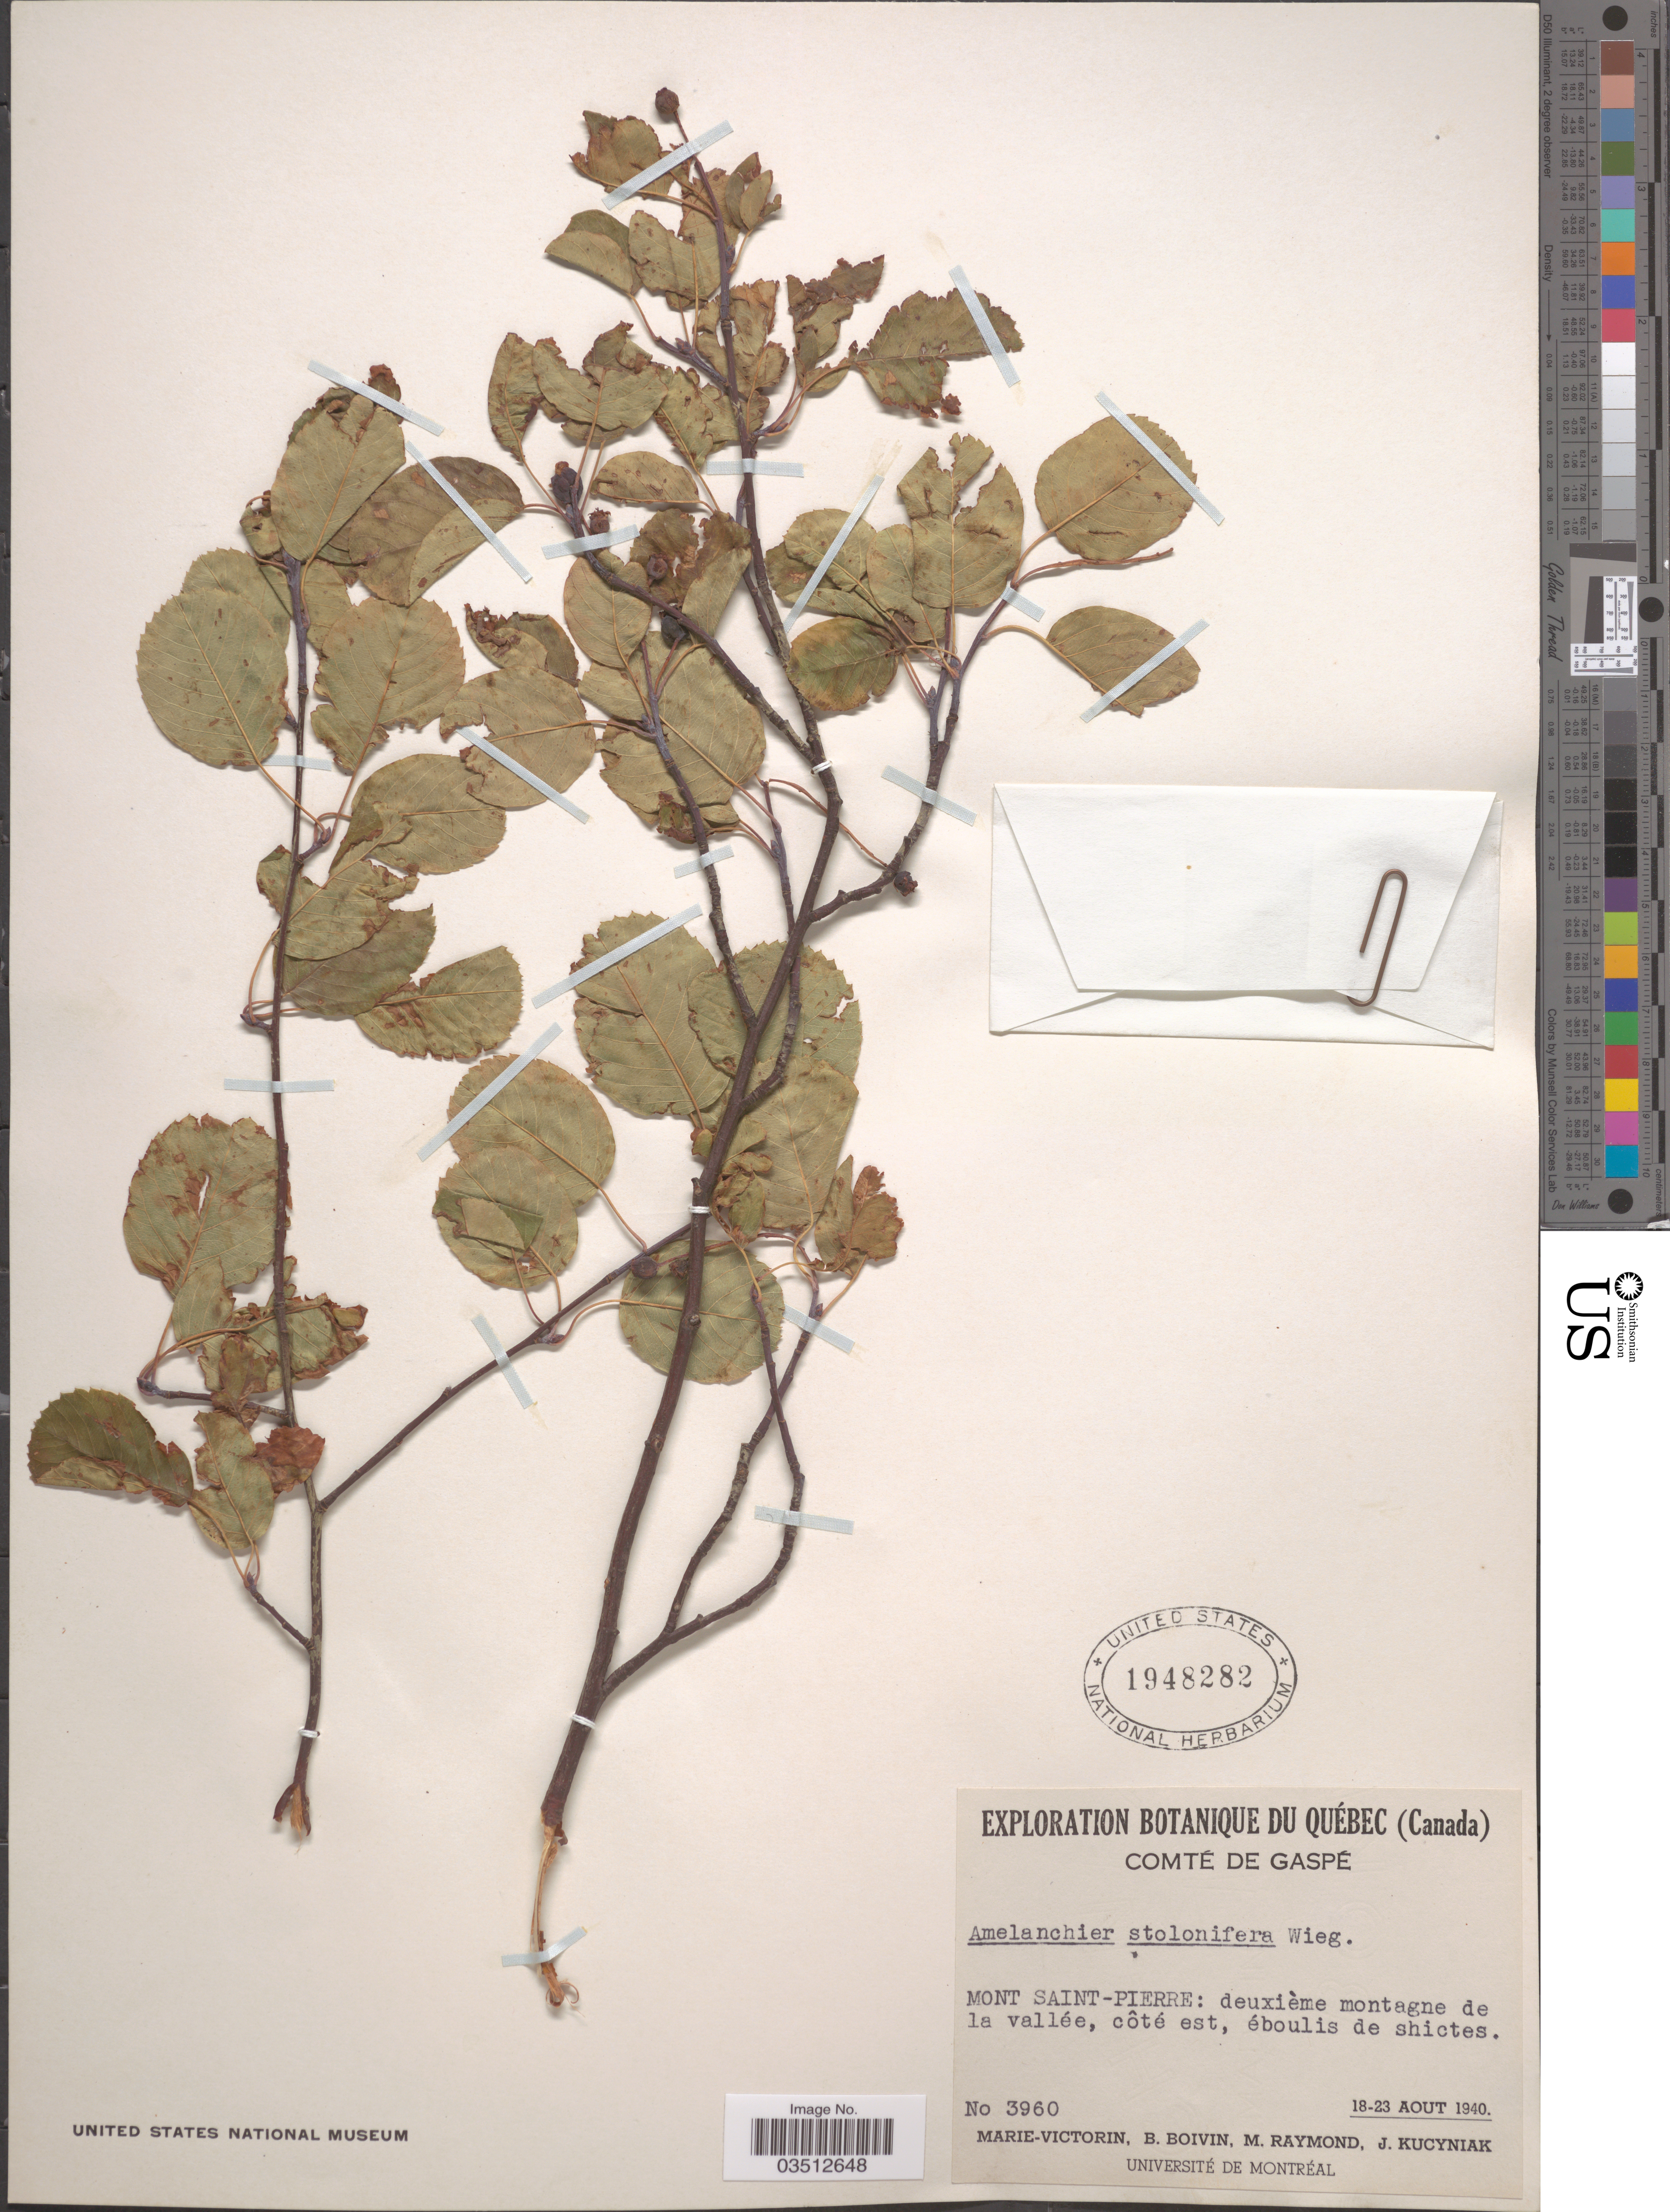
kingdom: Plantae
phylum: Tracheophyta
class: Magnoliopsida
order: Rosales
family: Rosaceae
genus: Amelanchier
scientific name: Amelanchier stolonifera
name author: Wiegand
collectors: -. Marie-Victorin, J. R. B. Boivin, M. Raymond & J. Kucyniak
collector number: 3960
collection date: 1940-08-18/1940-08-23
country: Canada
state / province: Quebec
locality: Comté de Gaspé. Mont Saint-Pierre: deuxième montagne de la vallée, côte est.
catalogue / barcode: US 1948282